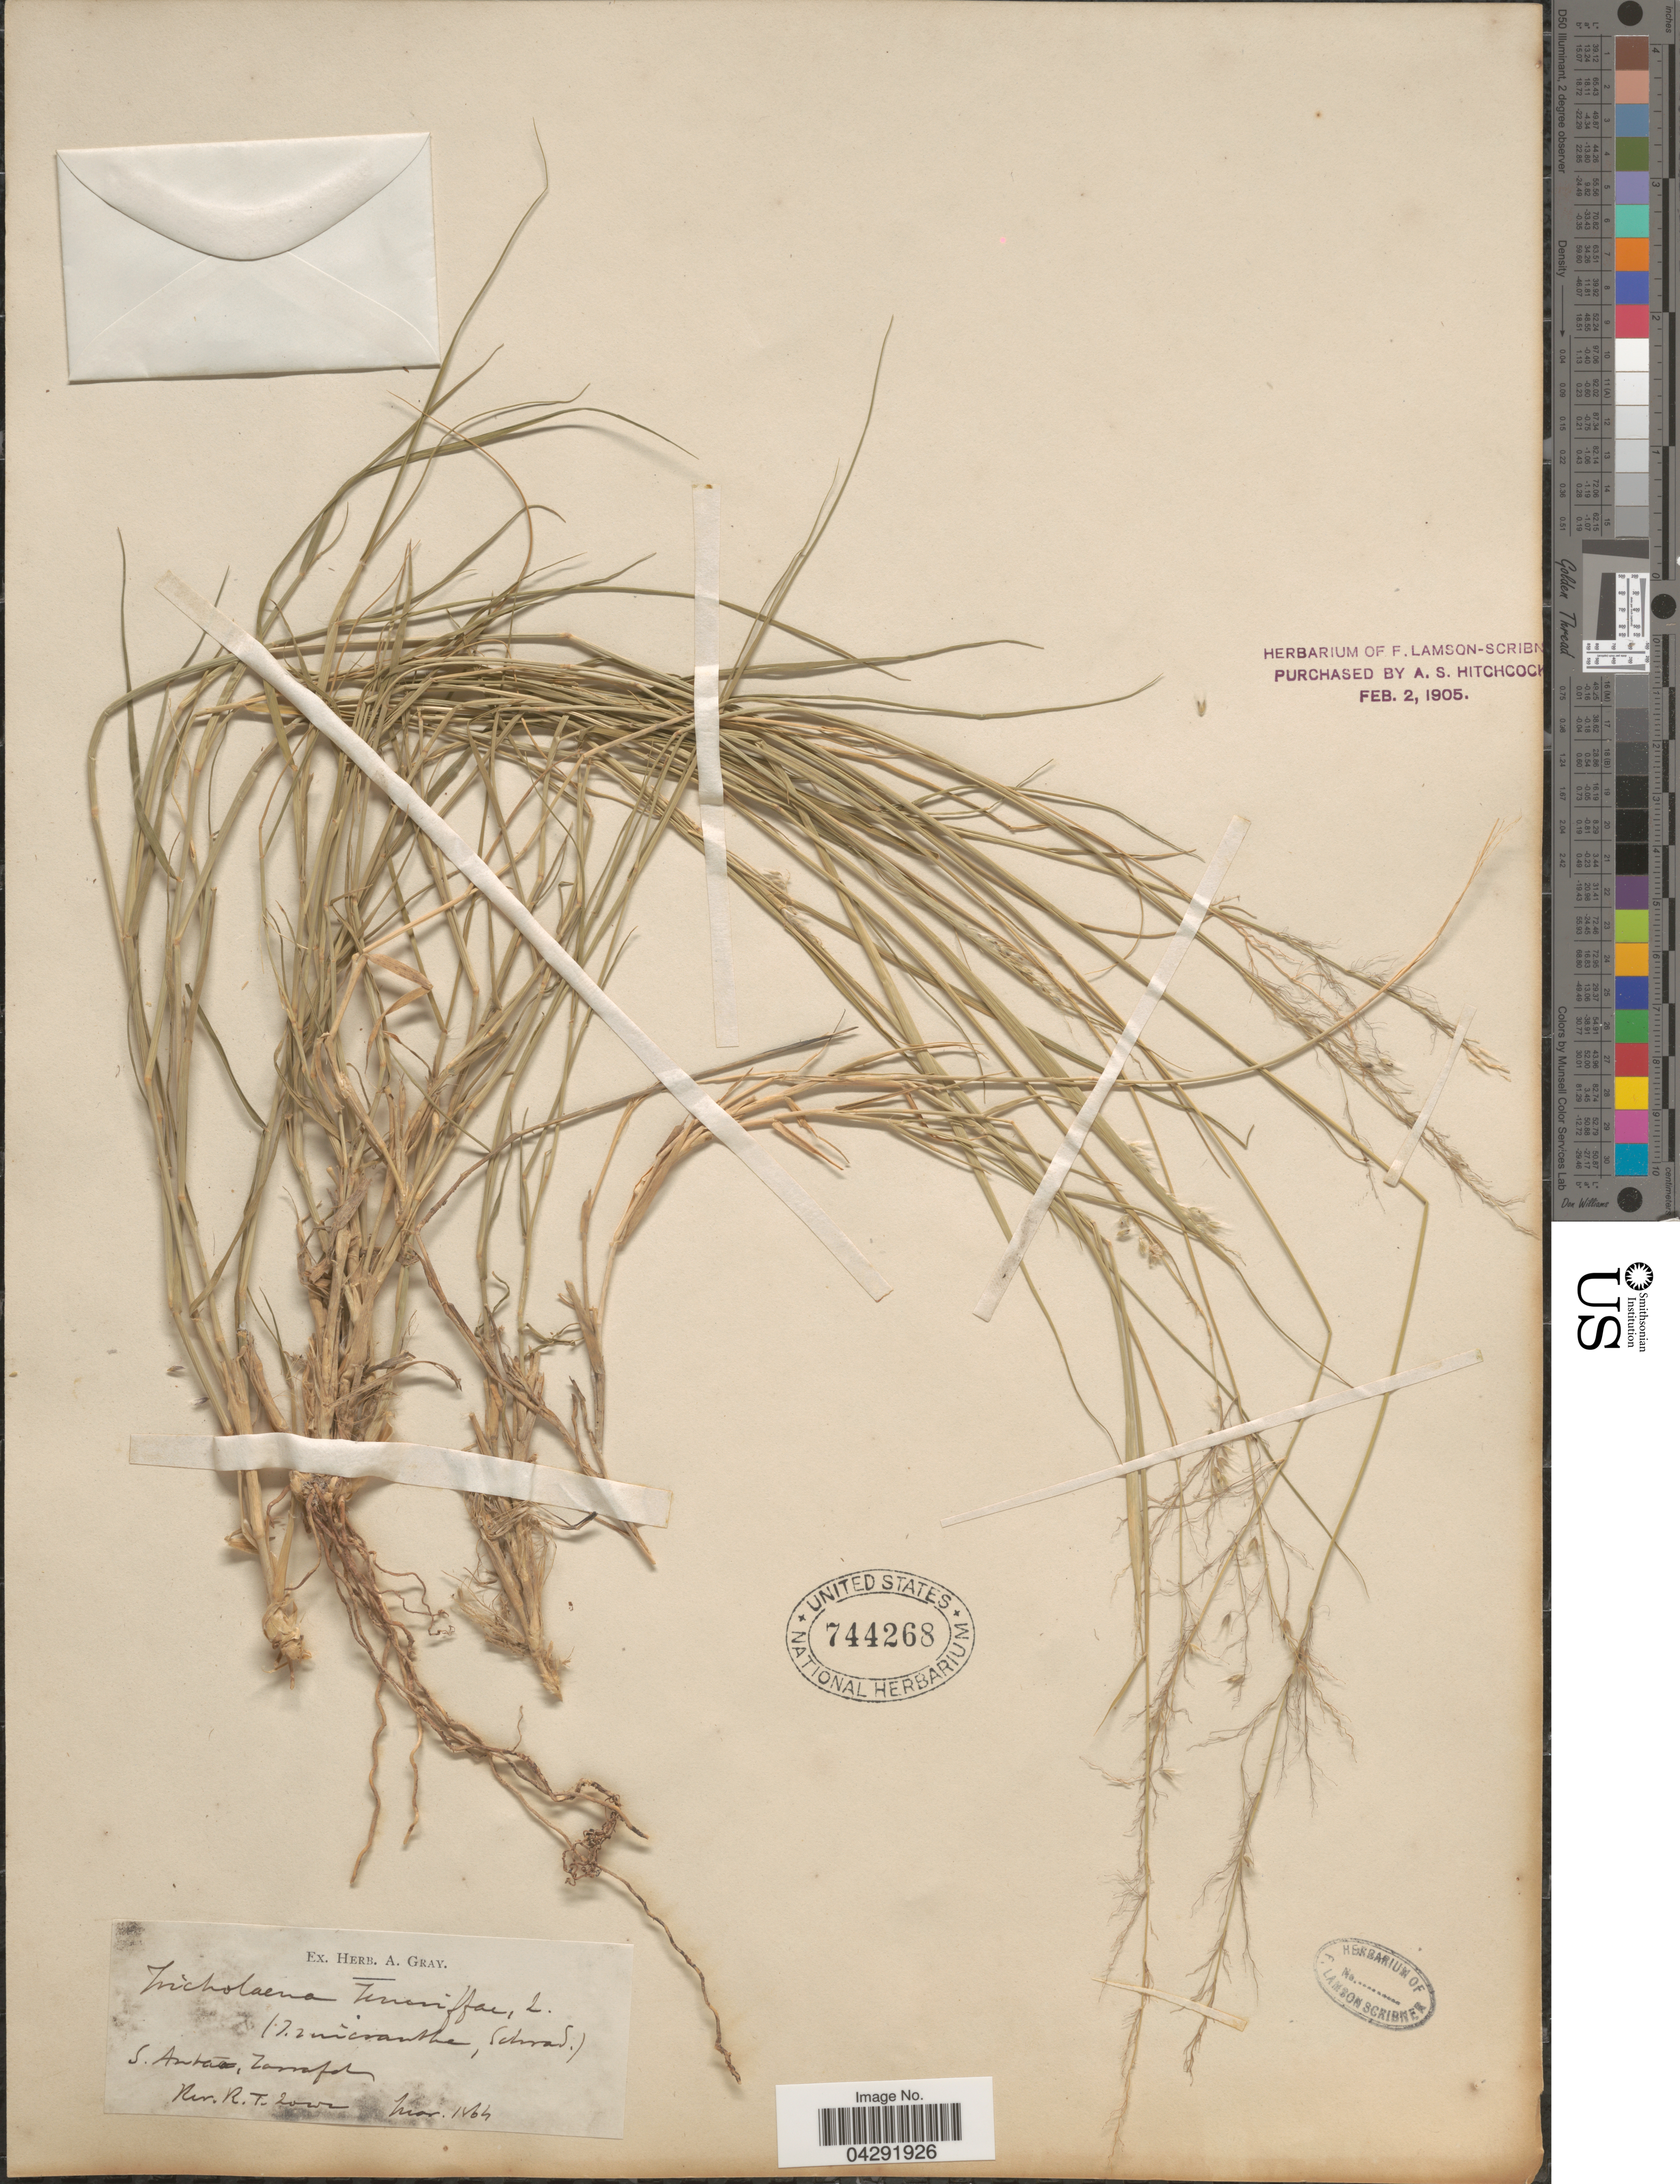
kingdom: Plantae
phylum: Tracheophyta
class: Liliopsida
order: Poales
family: Poaceae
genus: Tricholaena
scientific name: Tricholaena teneriffae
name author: (L.) Link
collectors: R. T. Lowe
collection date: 1864-11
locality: S. Antaro, Zamafd. [interpreted]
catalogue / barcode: US 744268